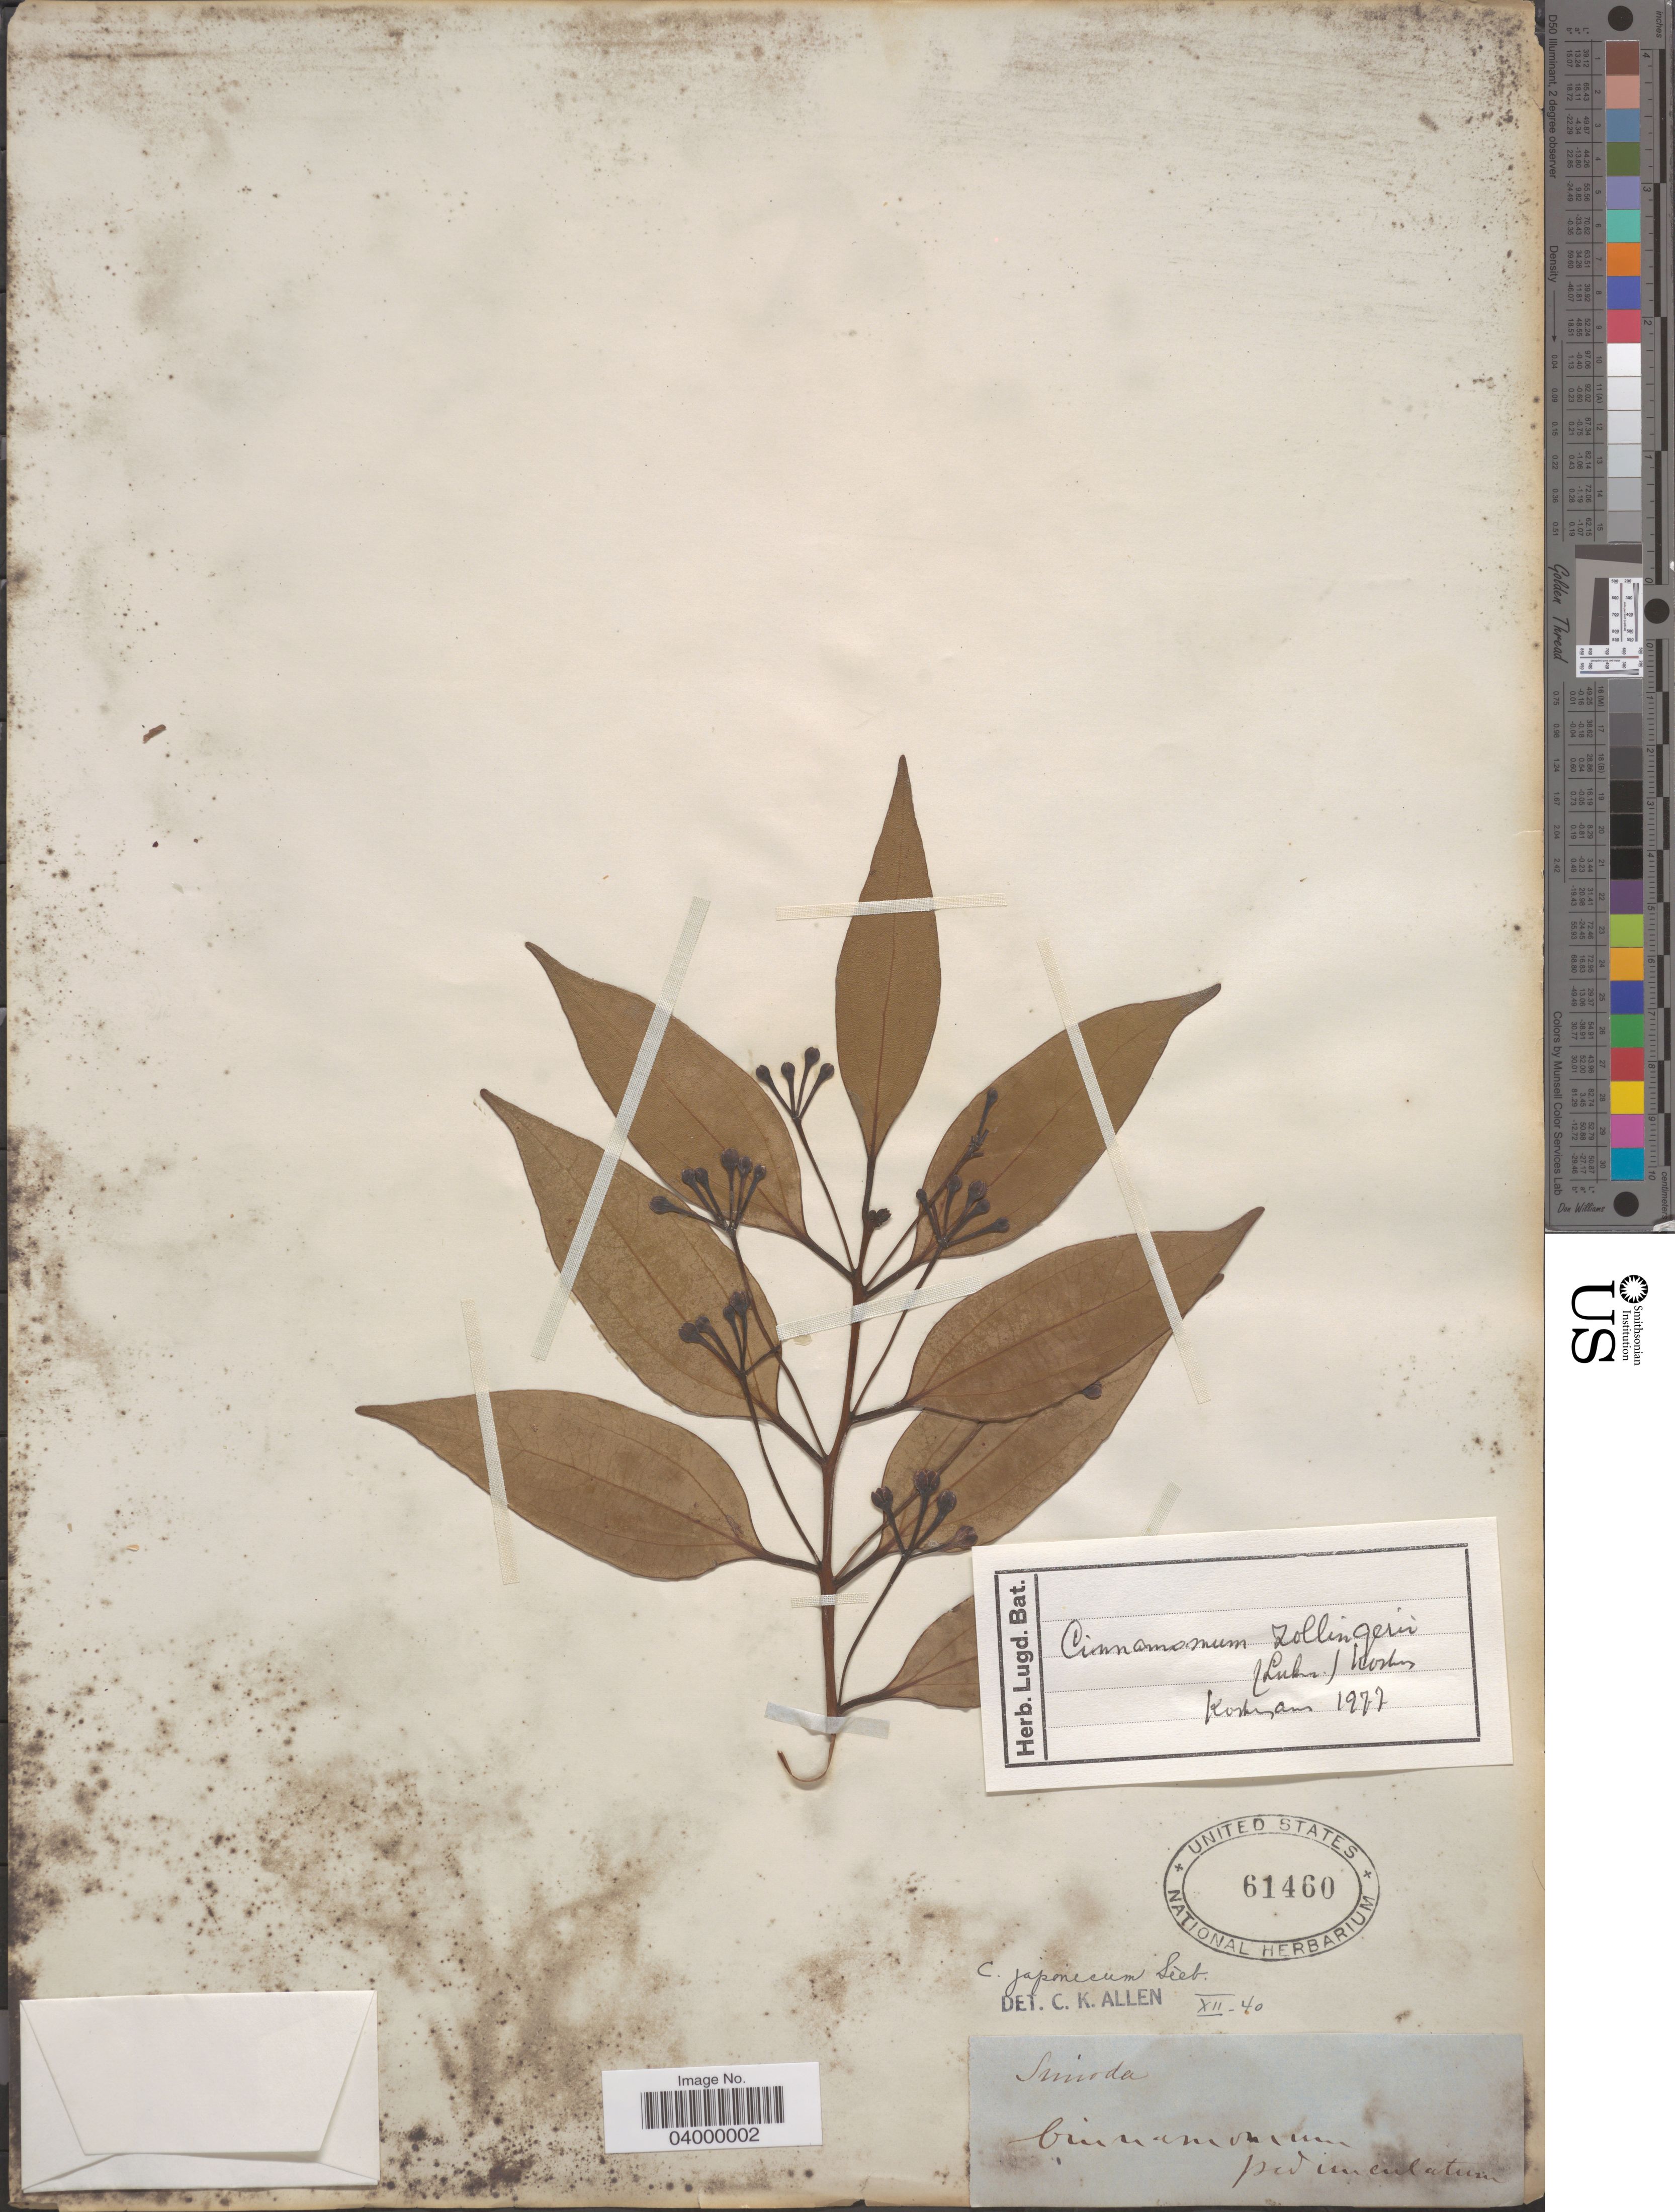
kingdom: Plantae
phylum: Tracheophyta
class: Magnoliopsida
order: Laurales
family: Lauraceae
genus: Cinnamomum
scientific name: Cinnamomum zollingeri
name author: Lukman.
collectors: Simoda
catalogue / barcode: US 61460